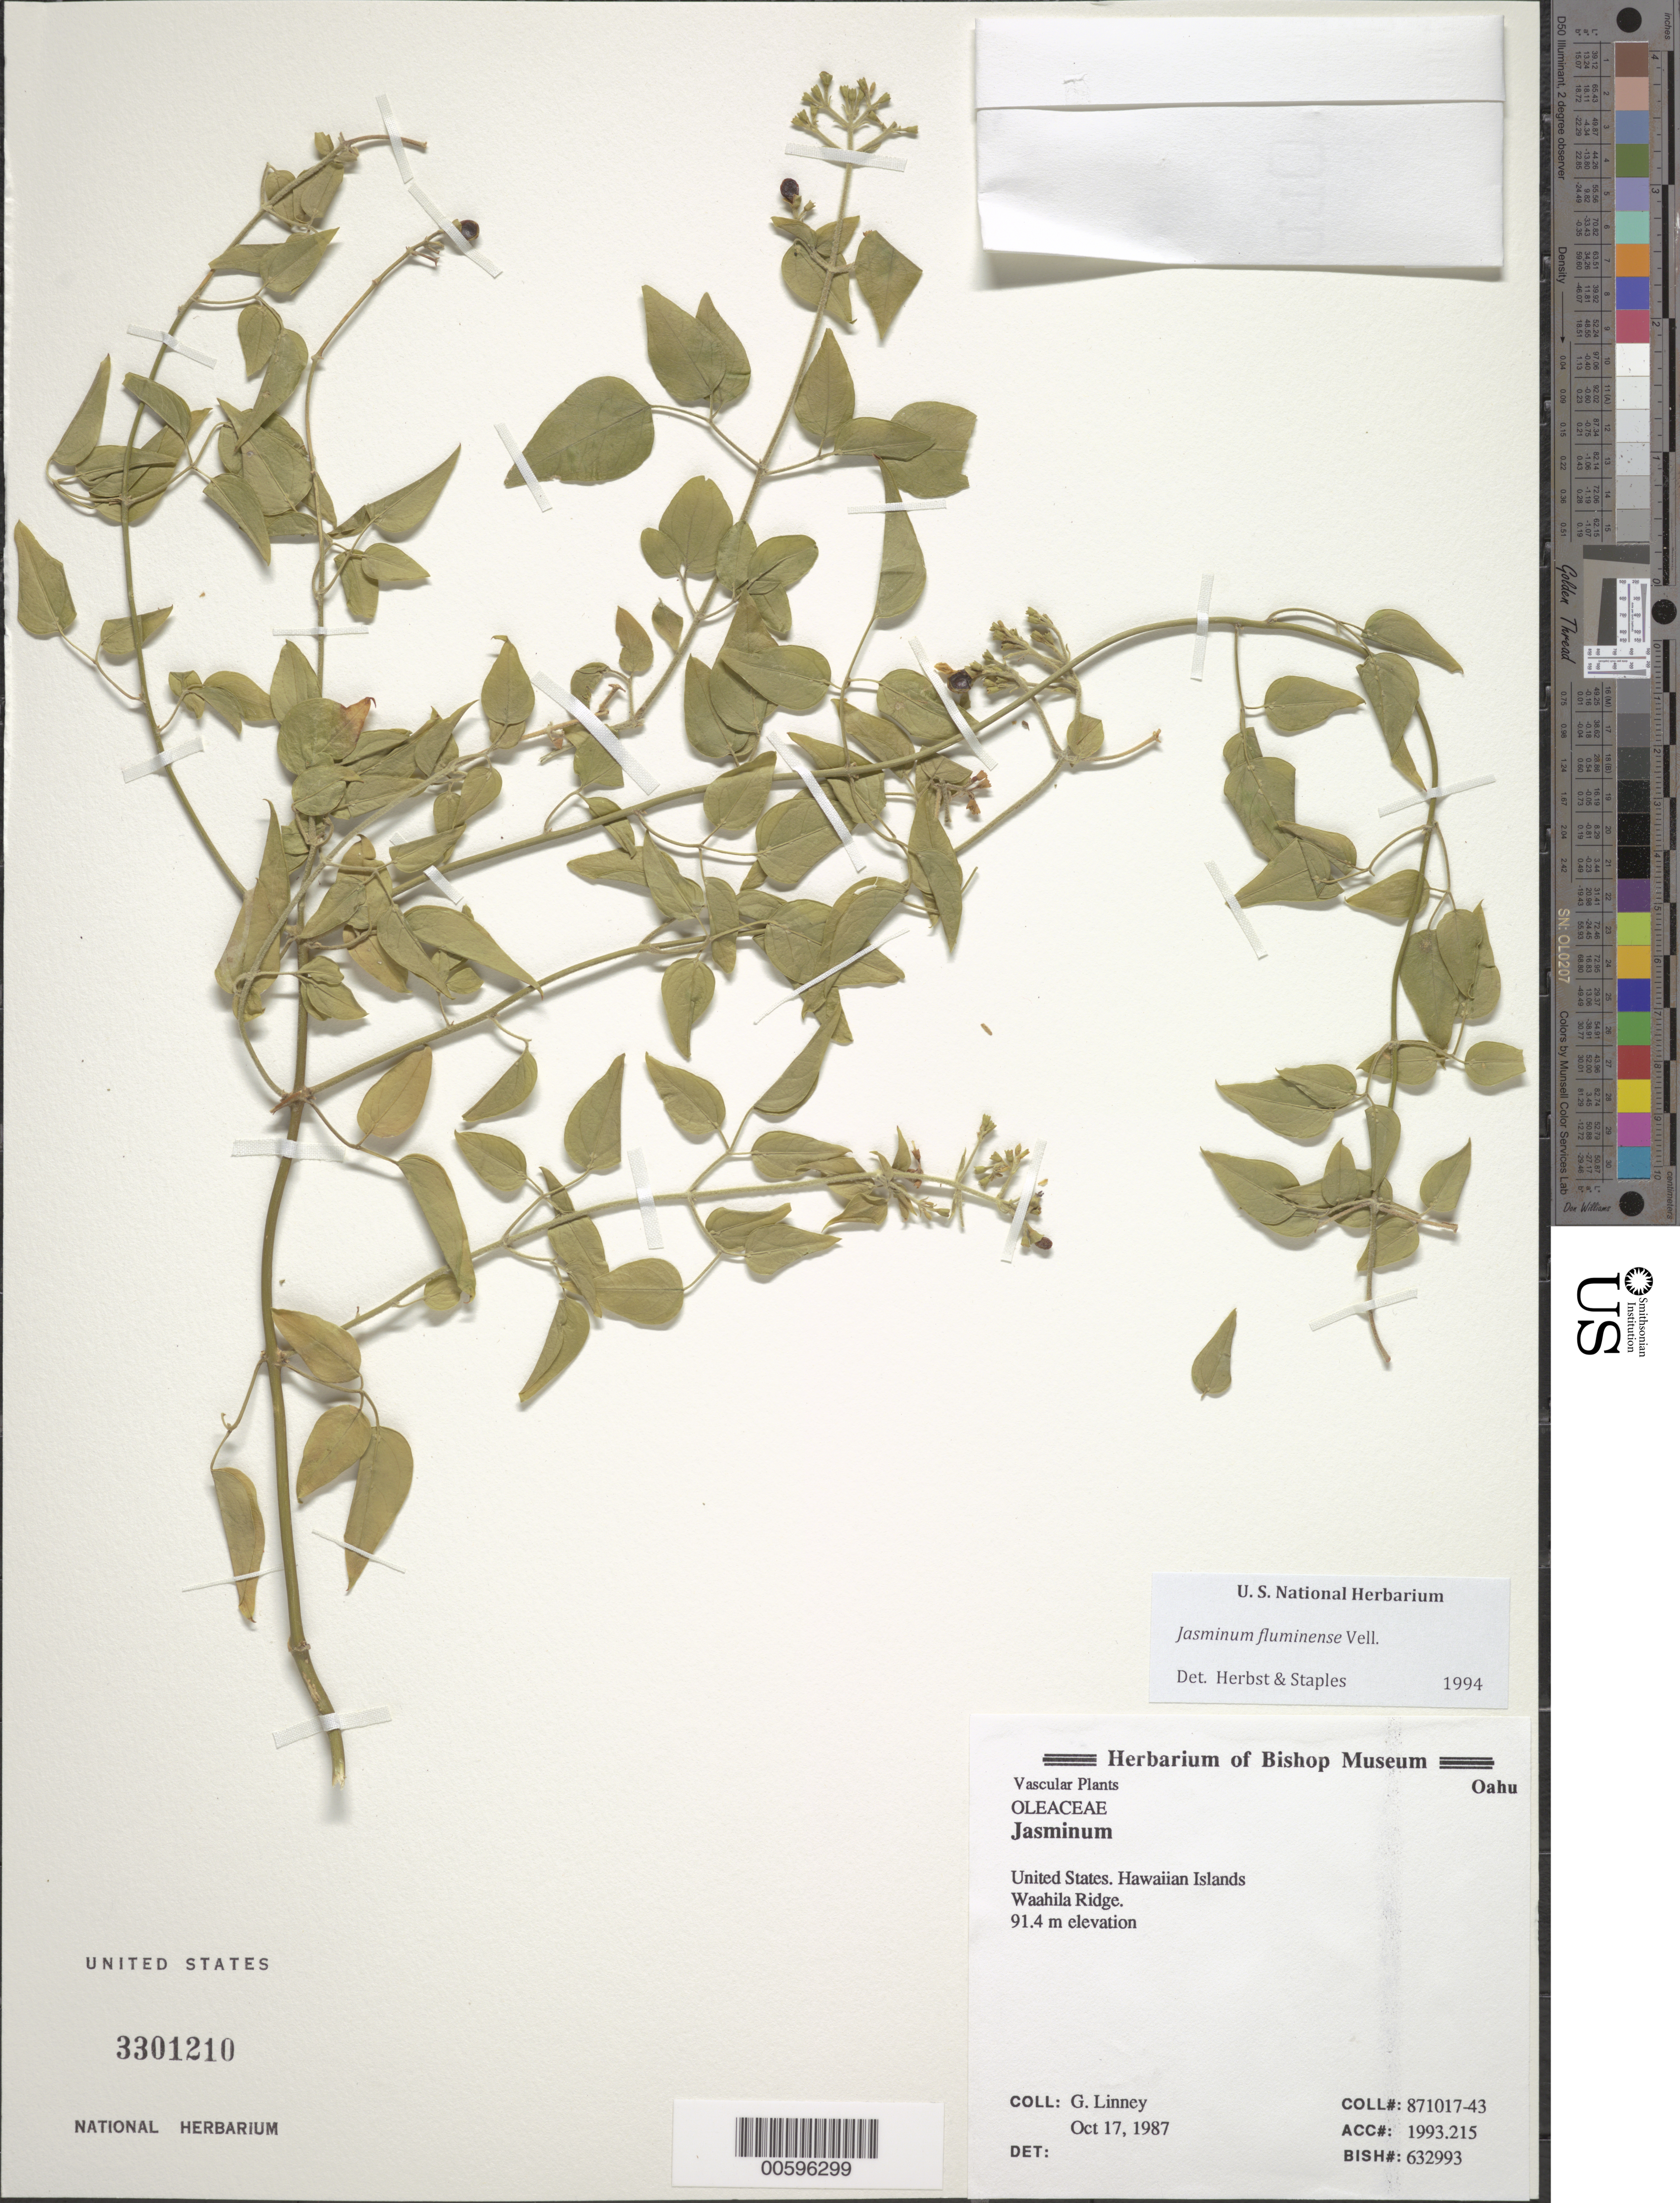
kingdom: Plantae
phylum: Tracheophyta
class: Magnoliopsida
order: Lamiales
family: Oleaceae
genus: Jasminum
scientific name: Jasminum fluminense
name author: Vell.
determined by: Herbst, D. R.; Staples, G. W.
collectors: G. Linney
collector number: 871017-43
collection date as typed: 17 Oct 1987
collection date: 1987-10-17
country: United States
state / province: Hawaii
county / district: Honolulu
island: Oahu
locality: Waahila Ridge.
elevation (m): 91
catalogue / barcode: US 3301210